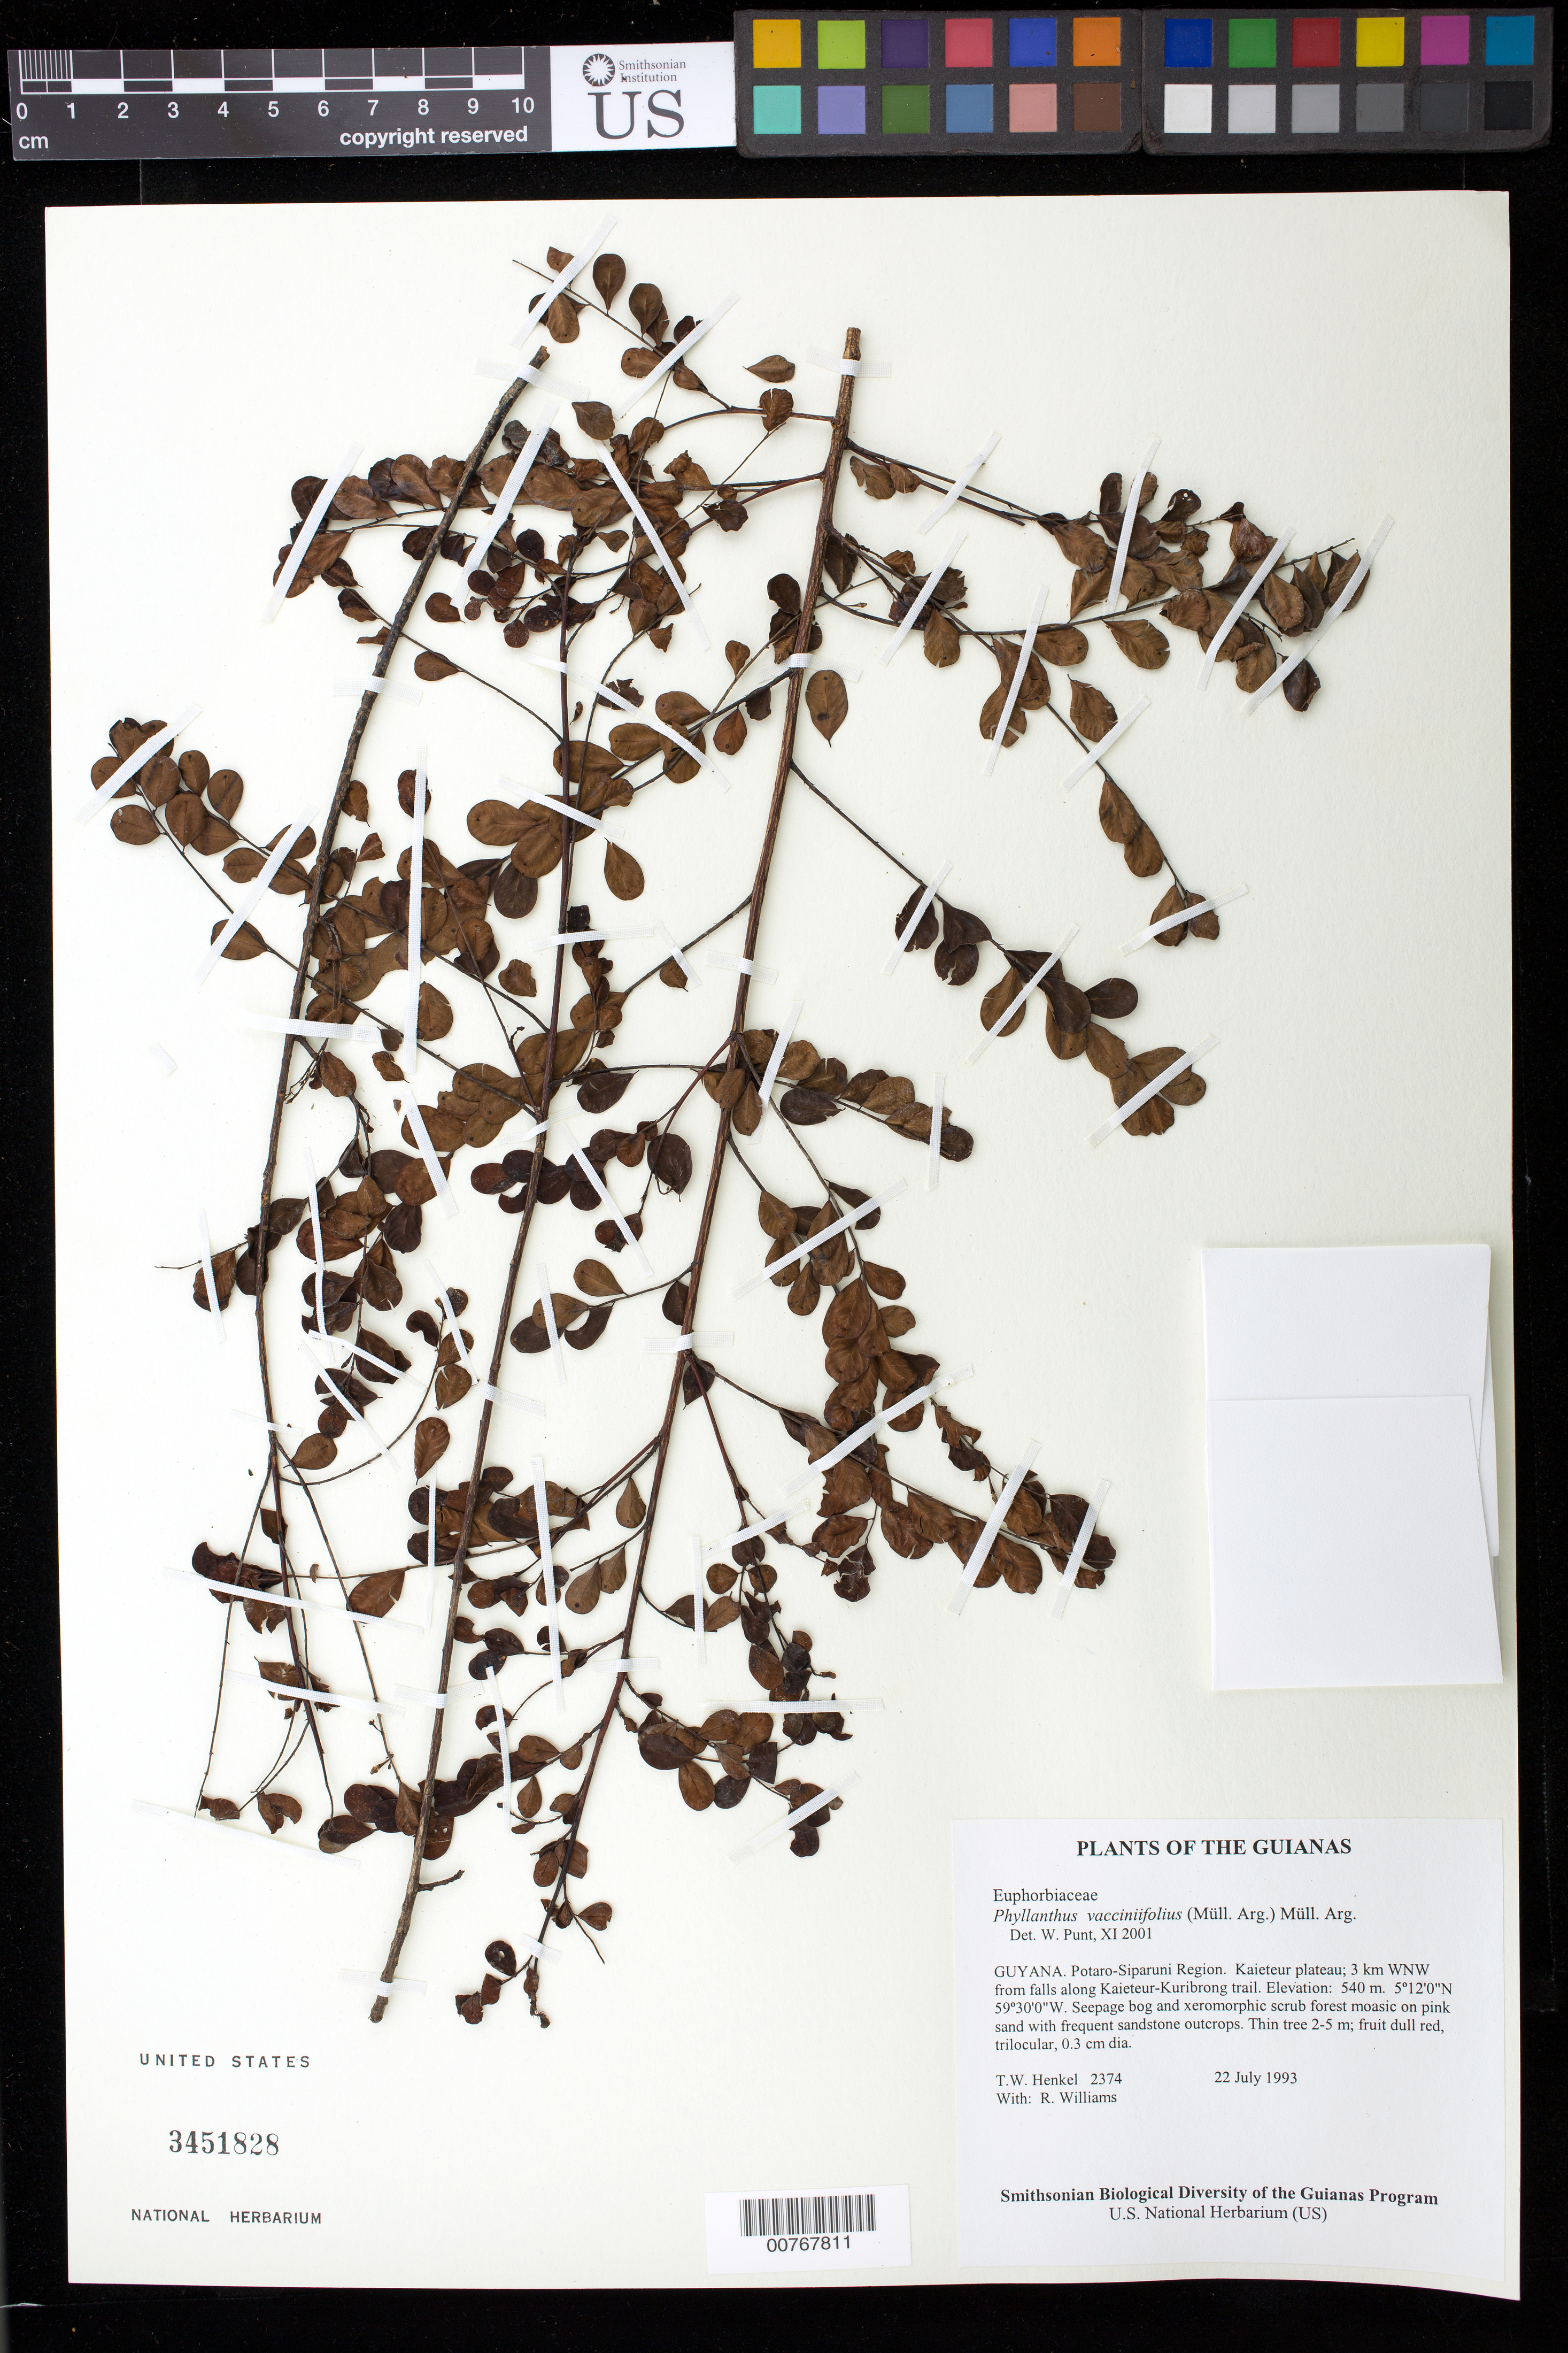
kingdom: Plantae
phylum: Tracheophyta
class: Magnoliopsida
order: Malpighiales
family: Phyllanthaceae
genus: Phyllanthus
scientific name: Phyllanthus vacciniifolius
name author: (Müll. Arg.) Müll. Arg.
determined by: Punt, W.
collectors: T. Henkel & R. Williams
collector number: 2374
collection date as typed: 22 July 1993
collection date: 1993-07-22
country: Guyana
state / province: Potaro-Siparuni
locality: Kaieteur plateau; 3 km WNW from falls along Kaieteur-Kuribrong trail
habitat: Seepage bog and xeromorphic scrub forest moasic on pink sand with frequent sandstone outcrops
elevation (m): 540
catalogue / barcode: US 3451828